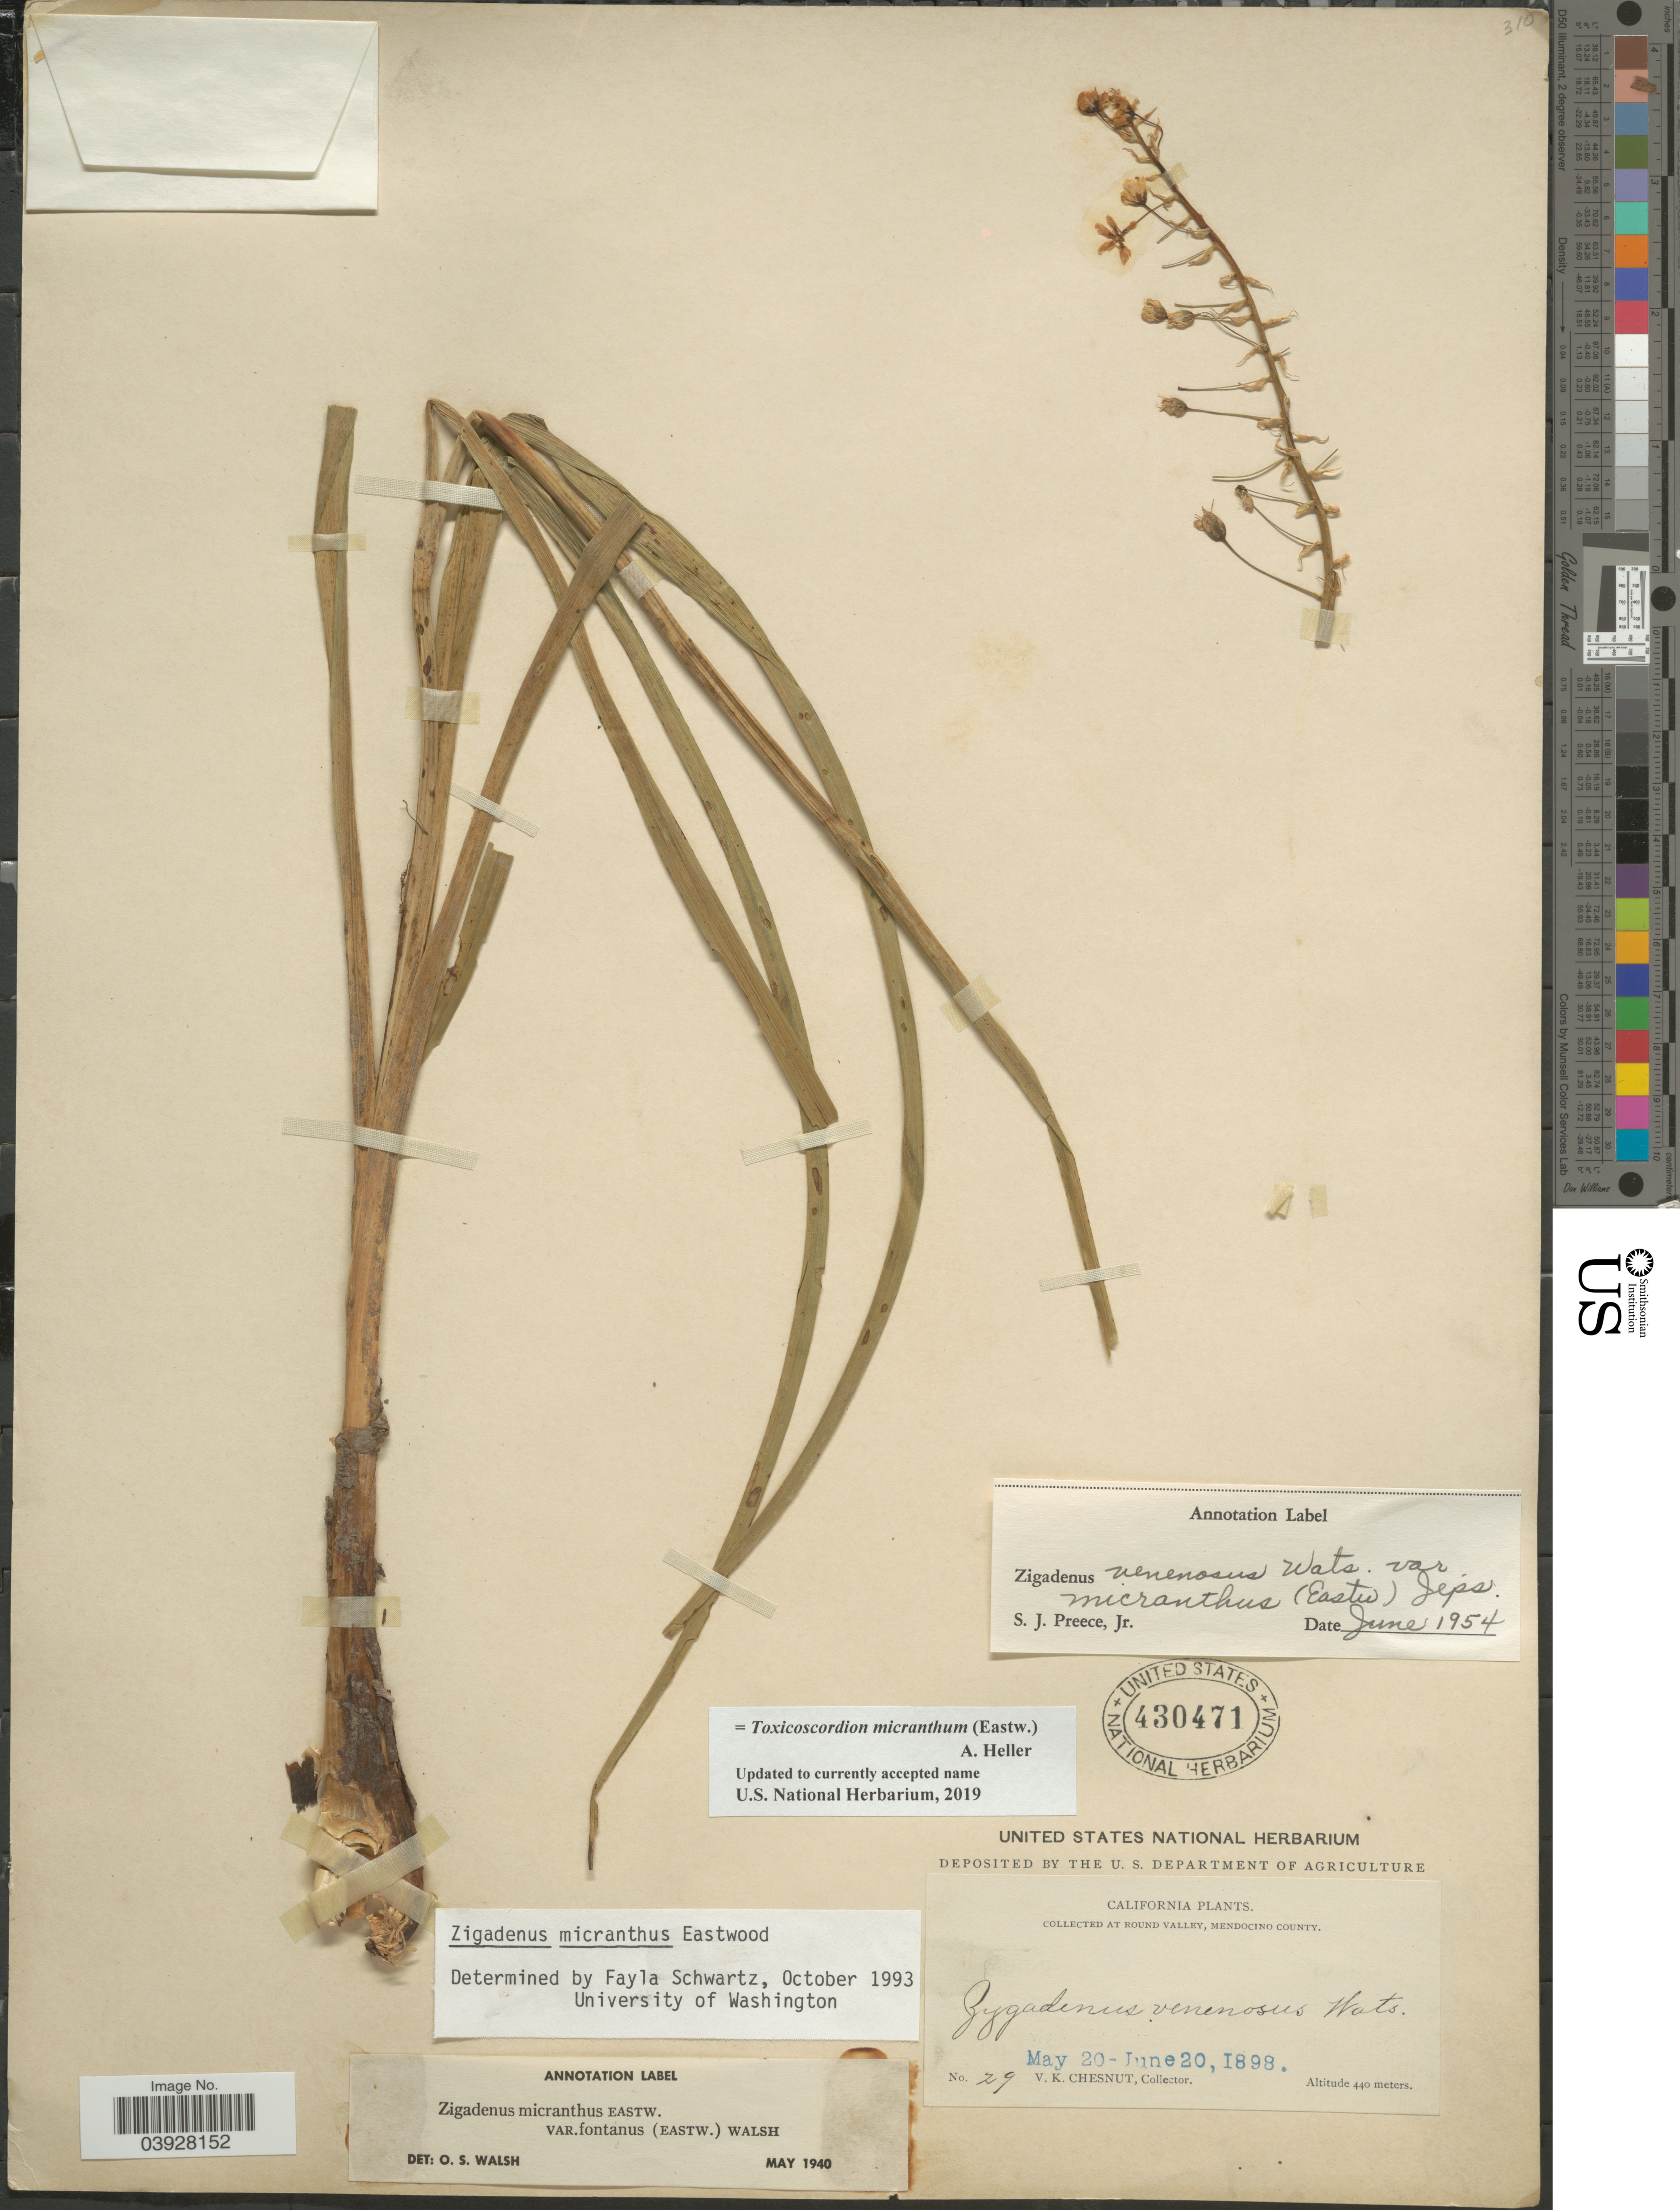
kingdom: Plantae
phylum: Tracheophyta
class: Liliopsida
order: Liliales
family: Melanthiaceae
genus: Toxicoscordion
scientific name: Toxicoscordion micranthum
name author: (Eastw.) A. Heller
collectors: V. K. Chestnut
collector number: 29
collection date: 1898-05-20/1898-06-20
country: United States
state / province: California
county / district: Mendocino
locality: At Round Valley, Mendocino County.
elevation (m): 440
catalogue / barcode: US 430471